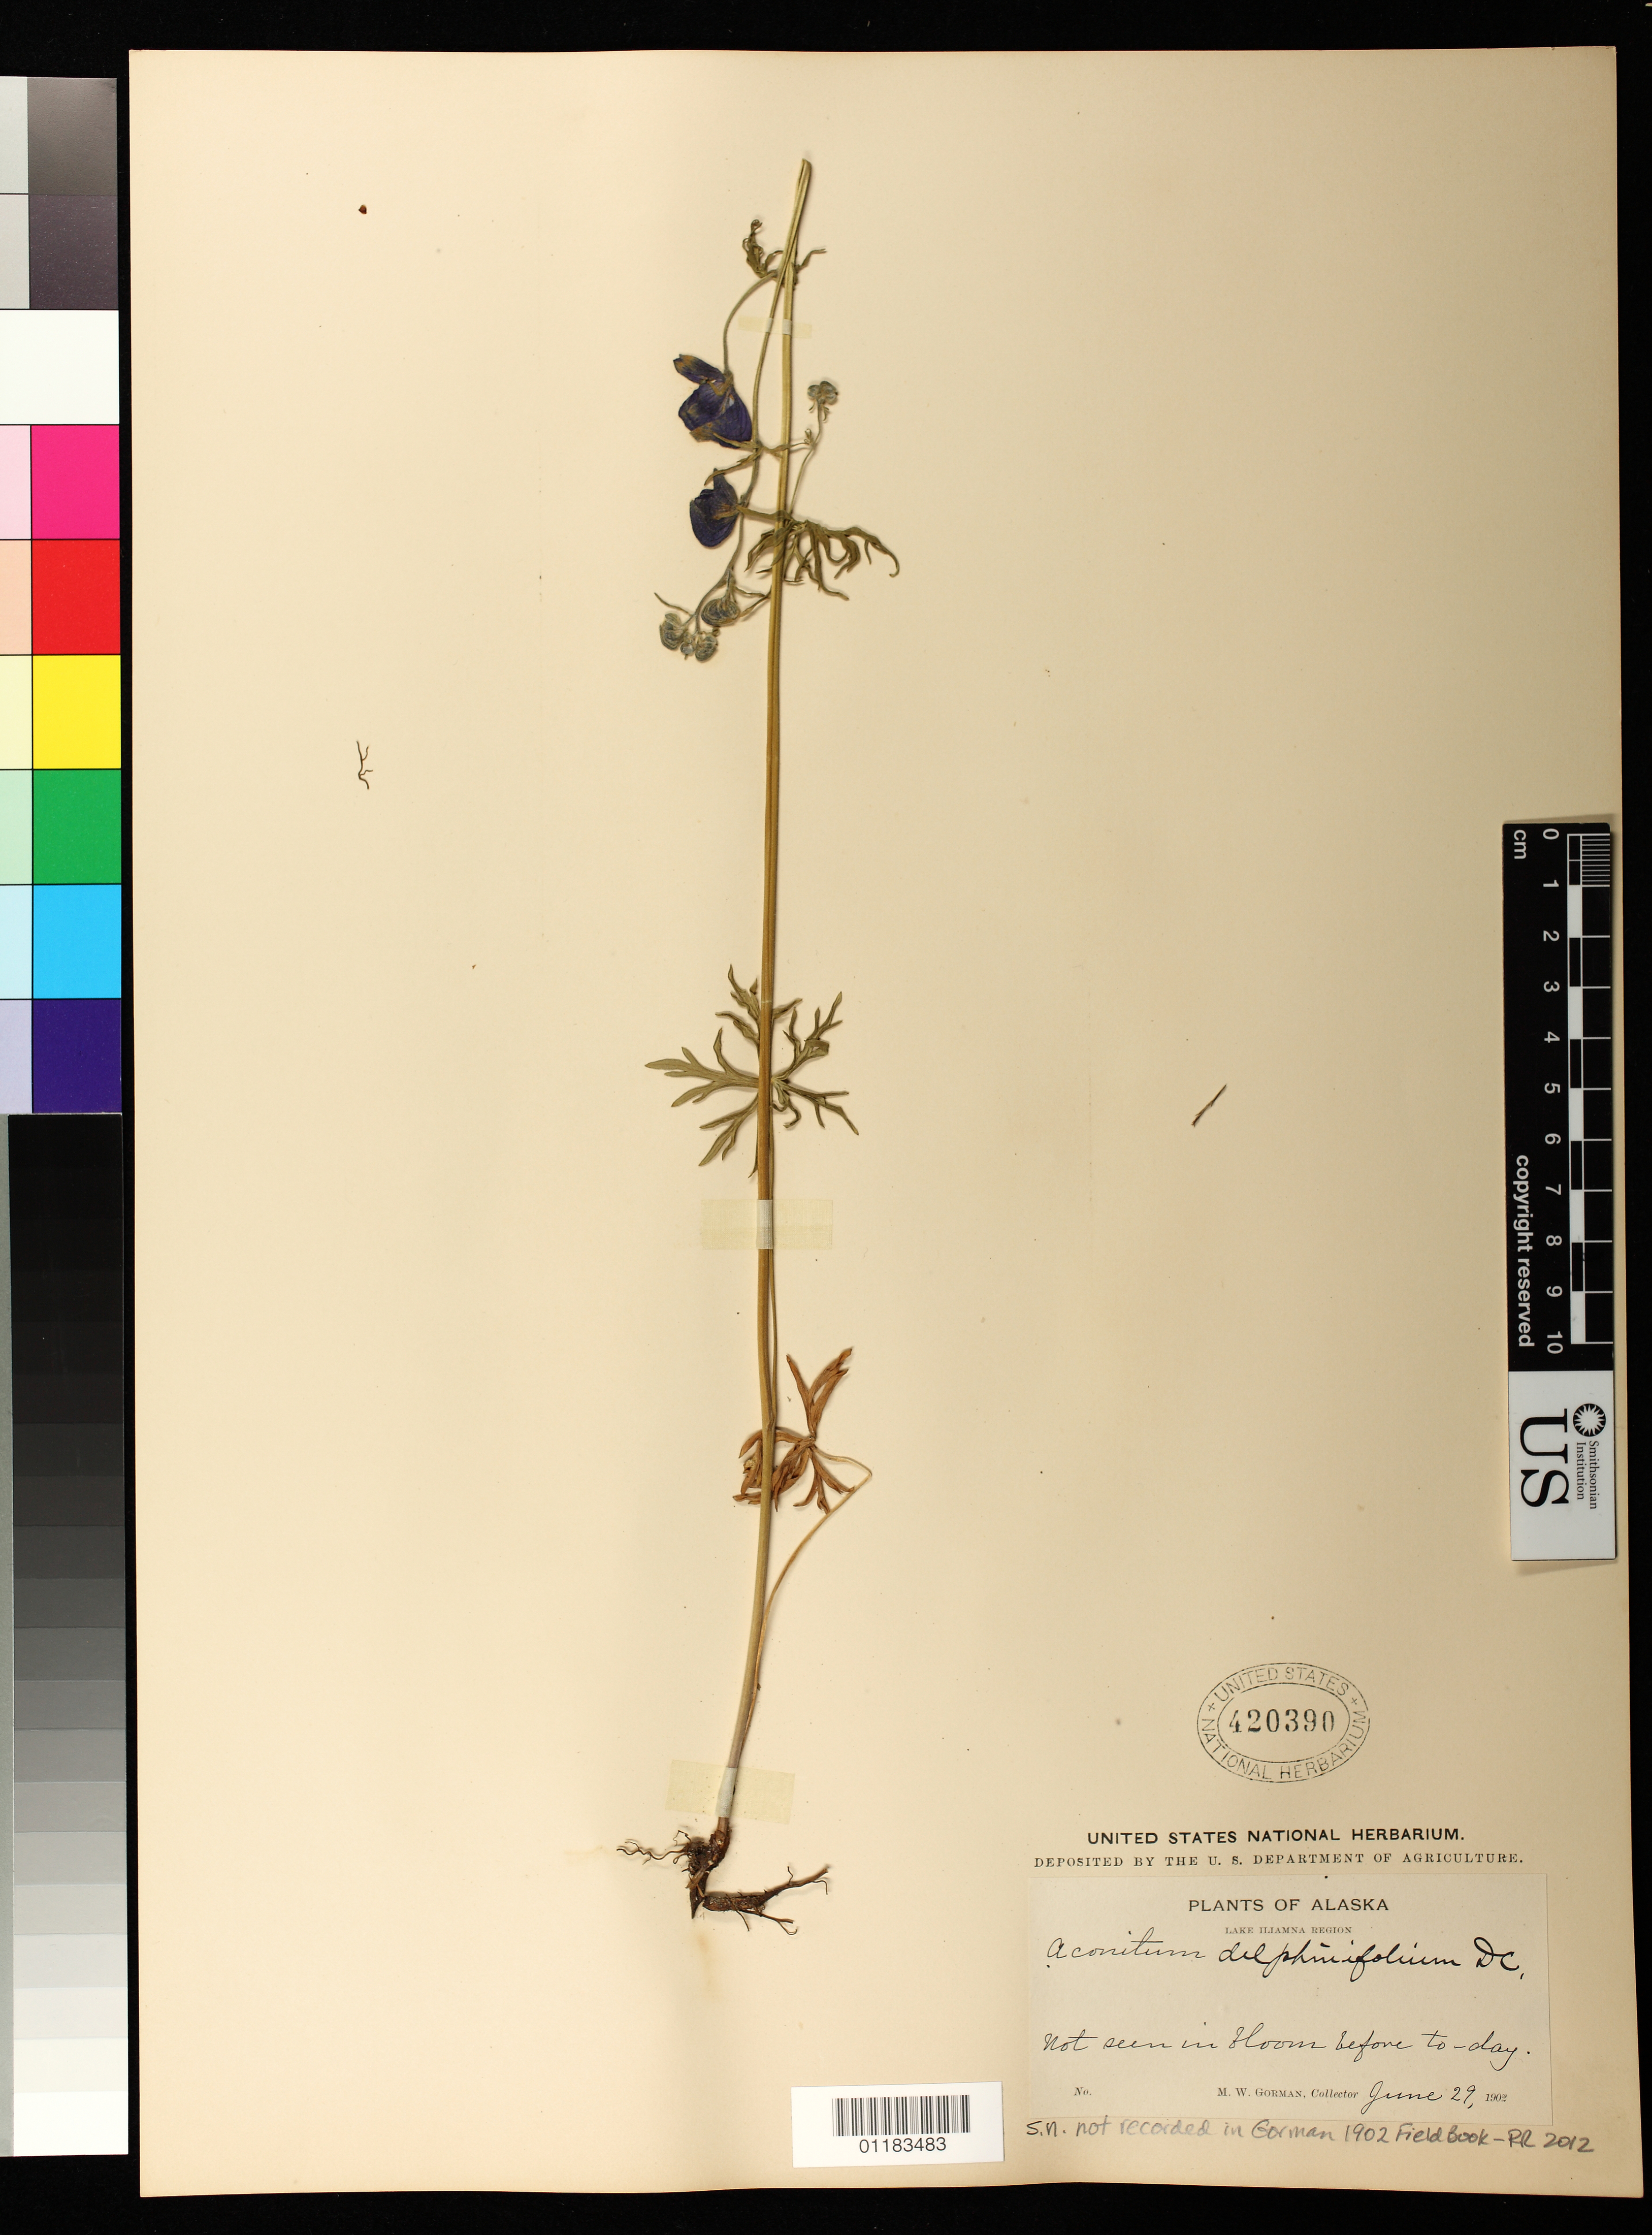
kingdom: Plantae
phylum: Tracheophyta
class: Magnoliopsida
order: Ranunculales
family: Ranunculaceae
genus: Aconitum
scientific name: Aconitum delphinifolium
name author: DC.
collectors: M. W. Gorman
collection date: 1902-06-29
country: United States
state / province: Alaska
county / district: Lake and Peninsula Borough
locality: Lake Iliamna Region. Not seen in bloom before today.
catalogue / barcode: US 420390